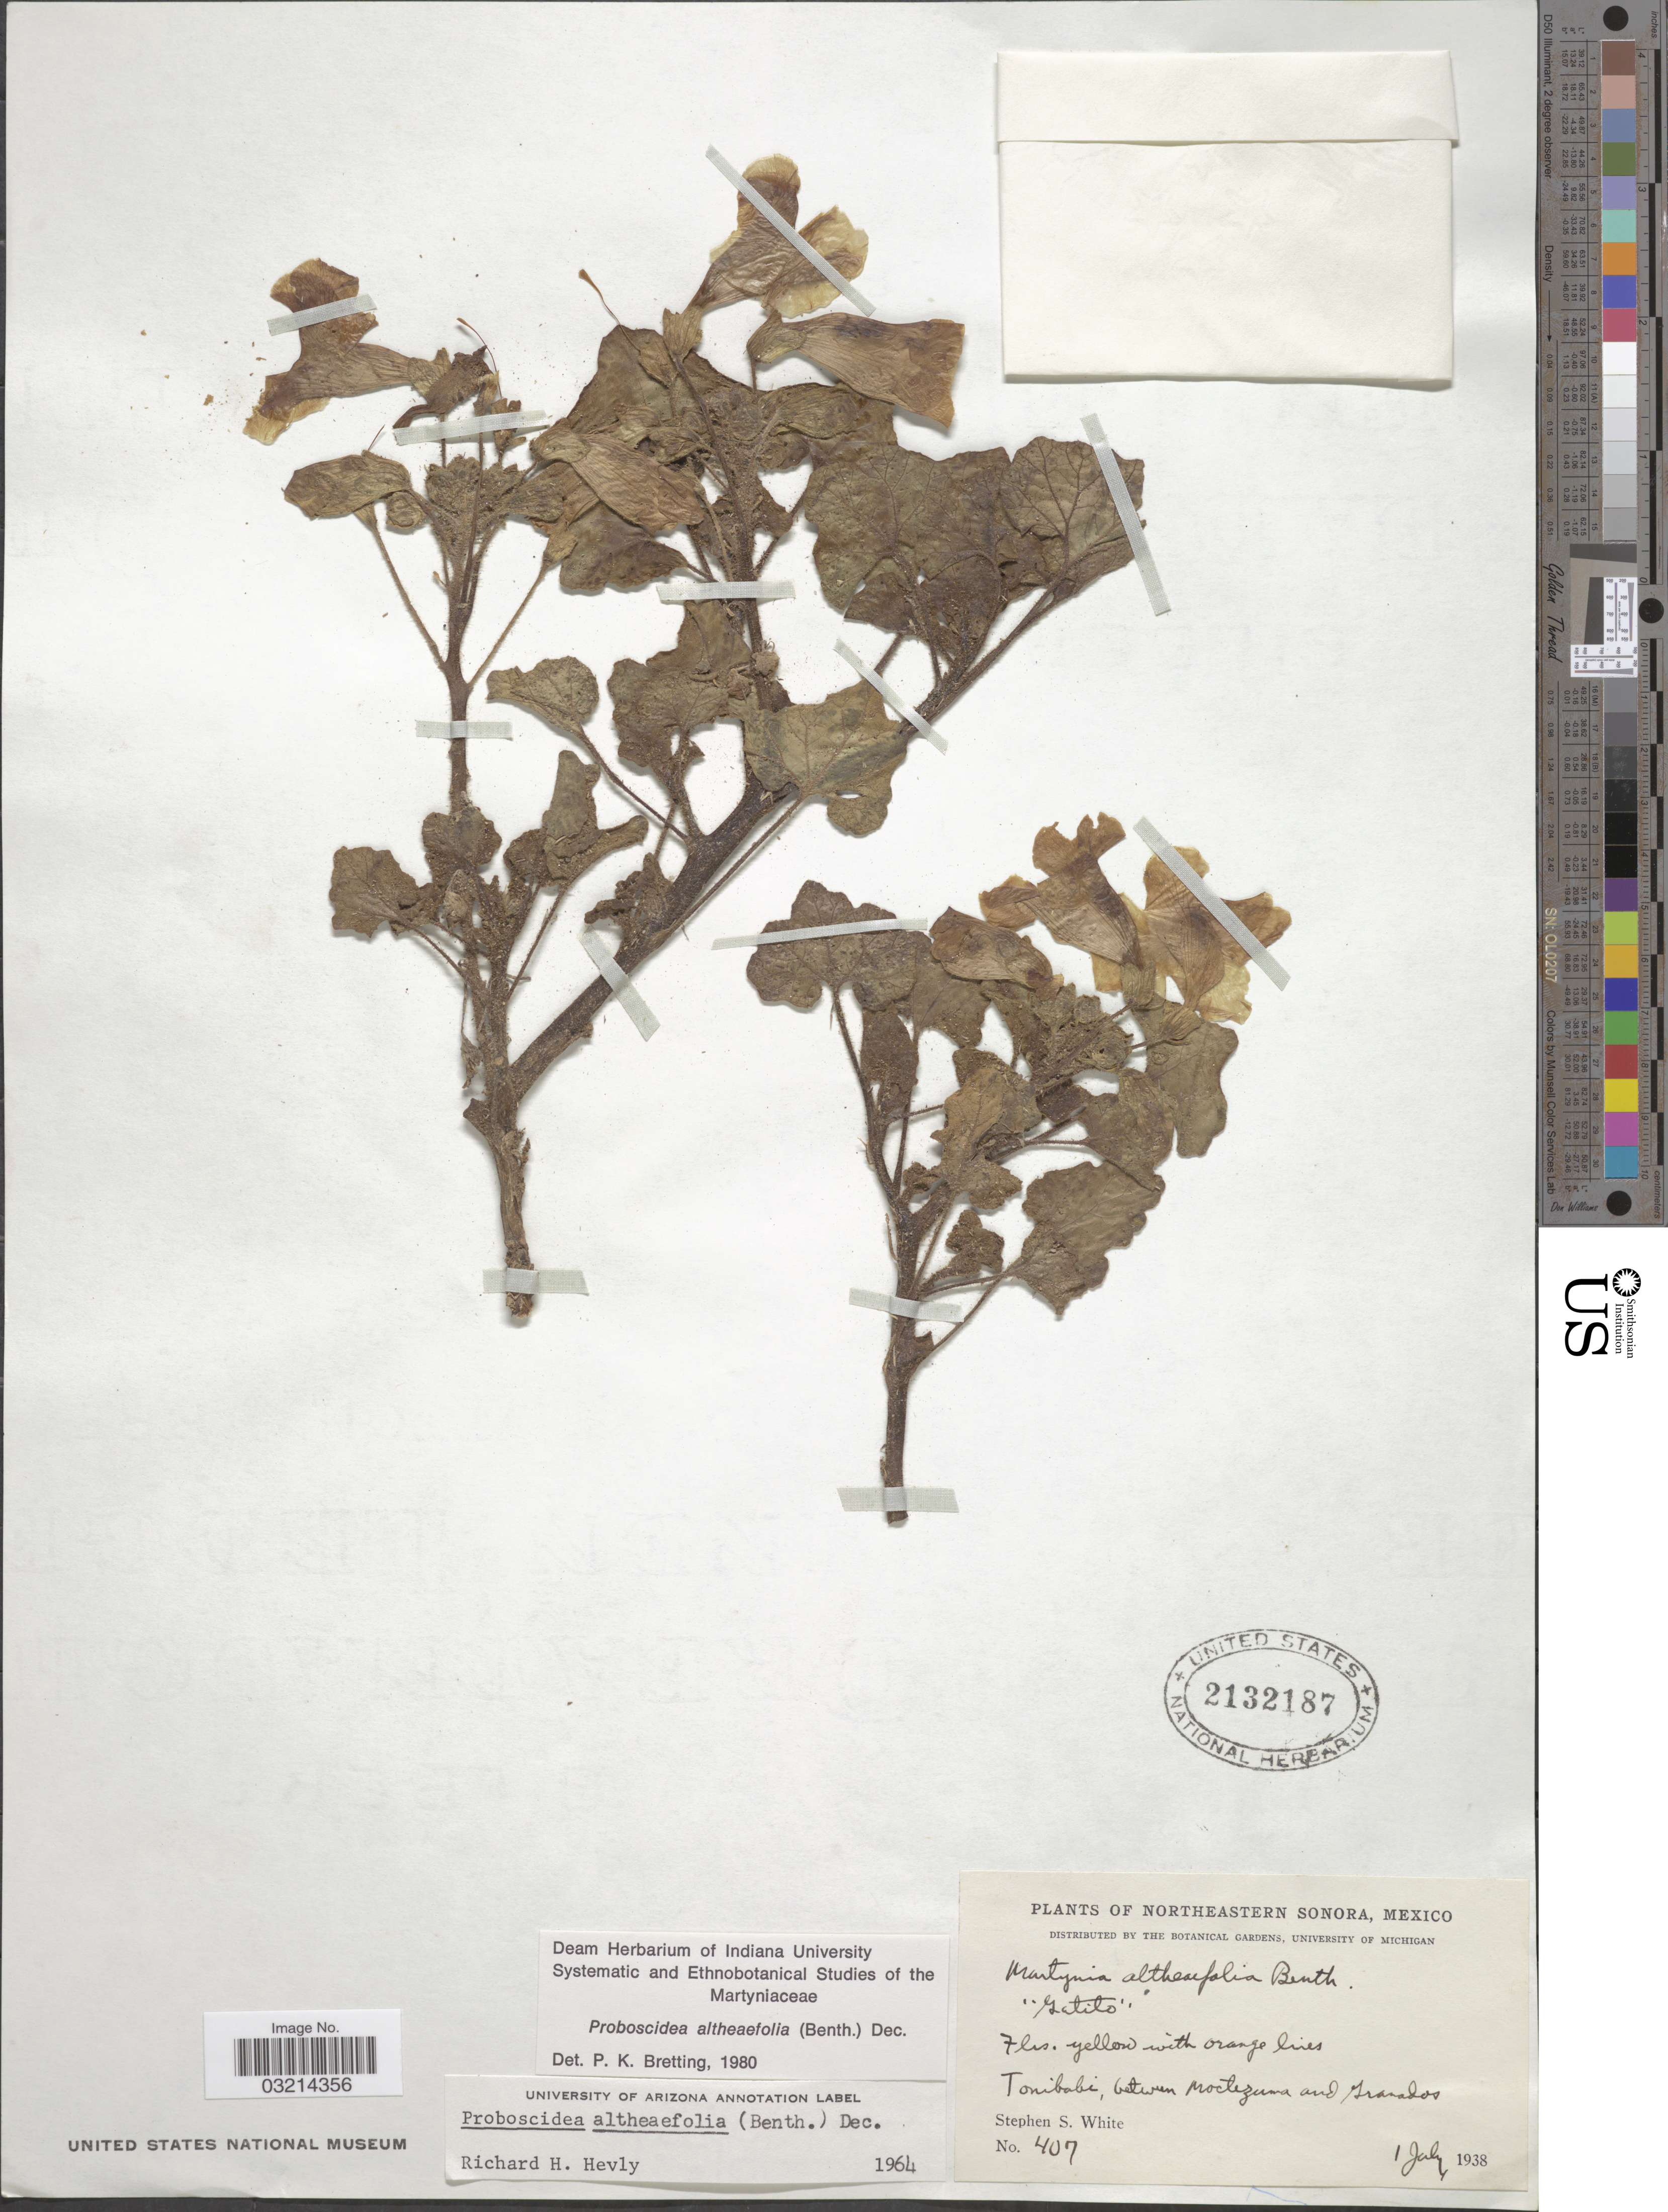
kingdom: Plantae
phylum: Tracheophyta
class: Magnoliopsida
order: Lamiales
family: Martyniaceae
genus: Proboscidea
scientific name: Proboscidea althaeifolia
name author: (Benth.) Decne.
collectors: S. S. White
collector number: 407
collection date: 1938-07-01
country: Mexico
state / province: Sonora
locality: Northeastern Sonora, Tonibabi, between Moctezuma and Granados.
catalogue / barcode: US 2132187